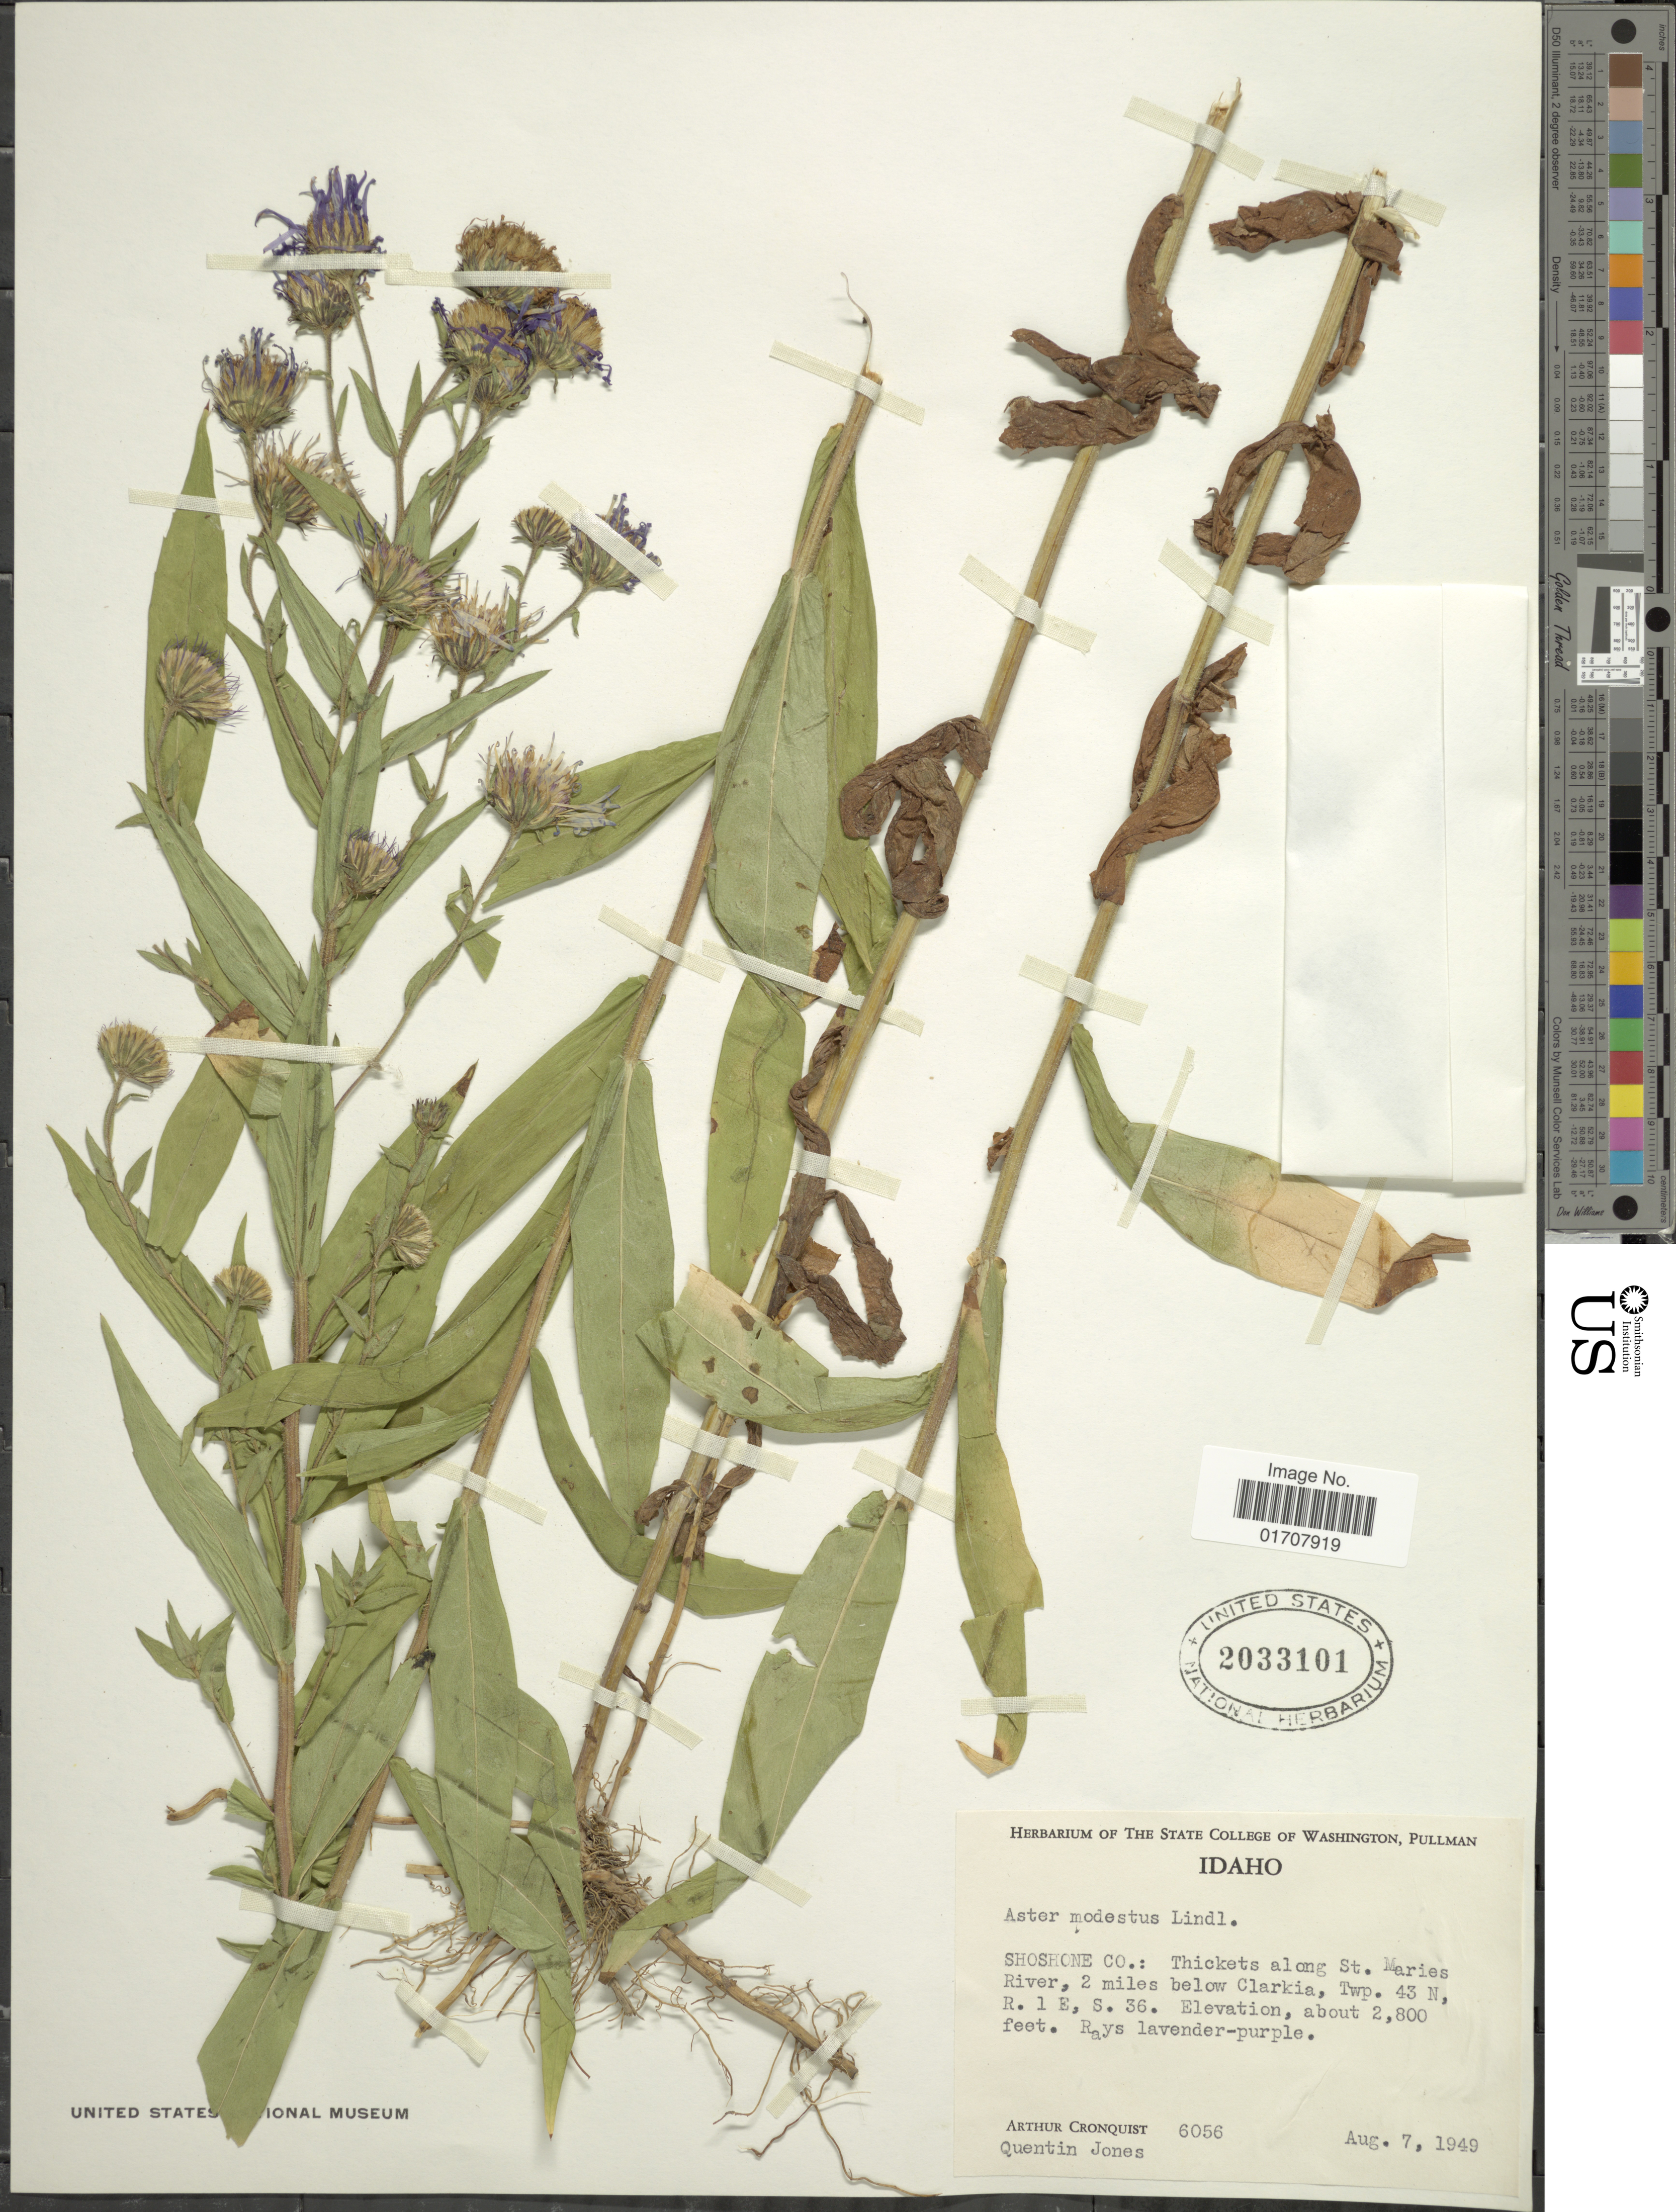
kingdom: Plantae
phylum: Tracheophyta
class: Magnoliopsida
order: Asterales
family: Asteraceae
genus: Canadanthus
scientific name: Canadanthus modestus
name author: (Lindl.) G.L. Nesom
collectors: A. J. Cronquist & Q. Jones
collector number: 6056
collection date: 1949-08-07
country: United States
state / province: Idaho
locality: Shoshone Co.: thickets along St. Maries River, 2 miles below Clarkia, Twp. 43 N, R. 1 E, S. 36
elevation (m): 853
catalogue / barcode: US 2033101